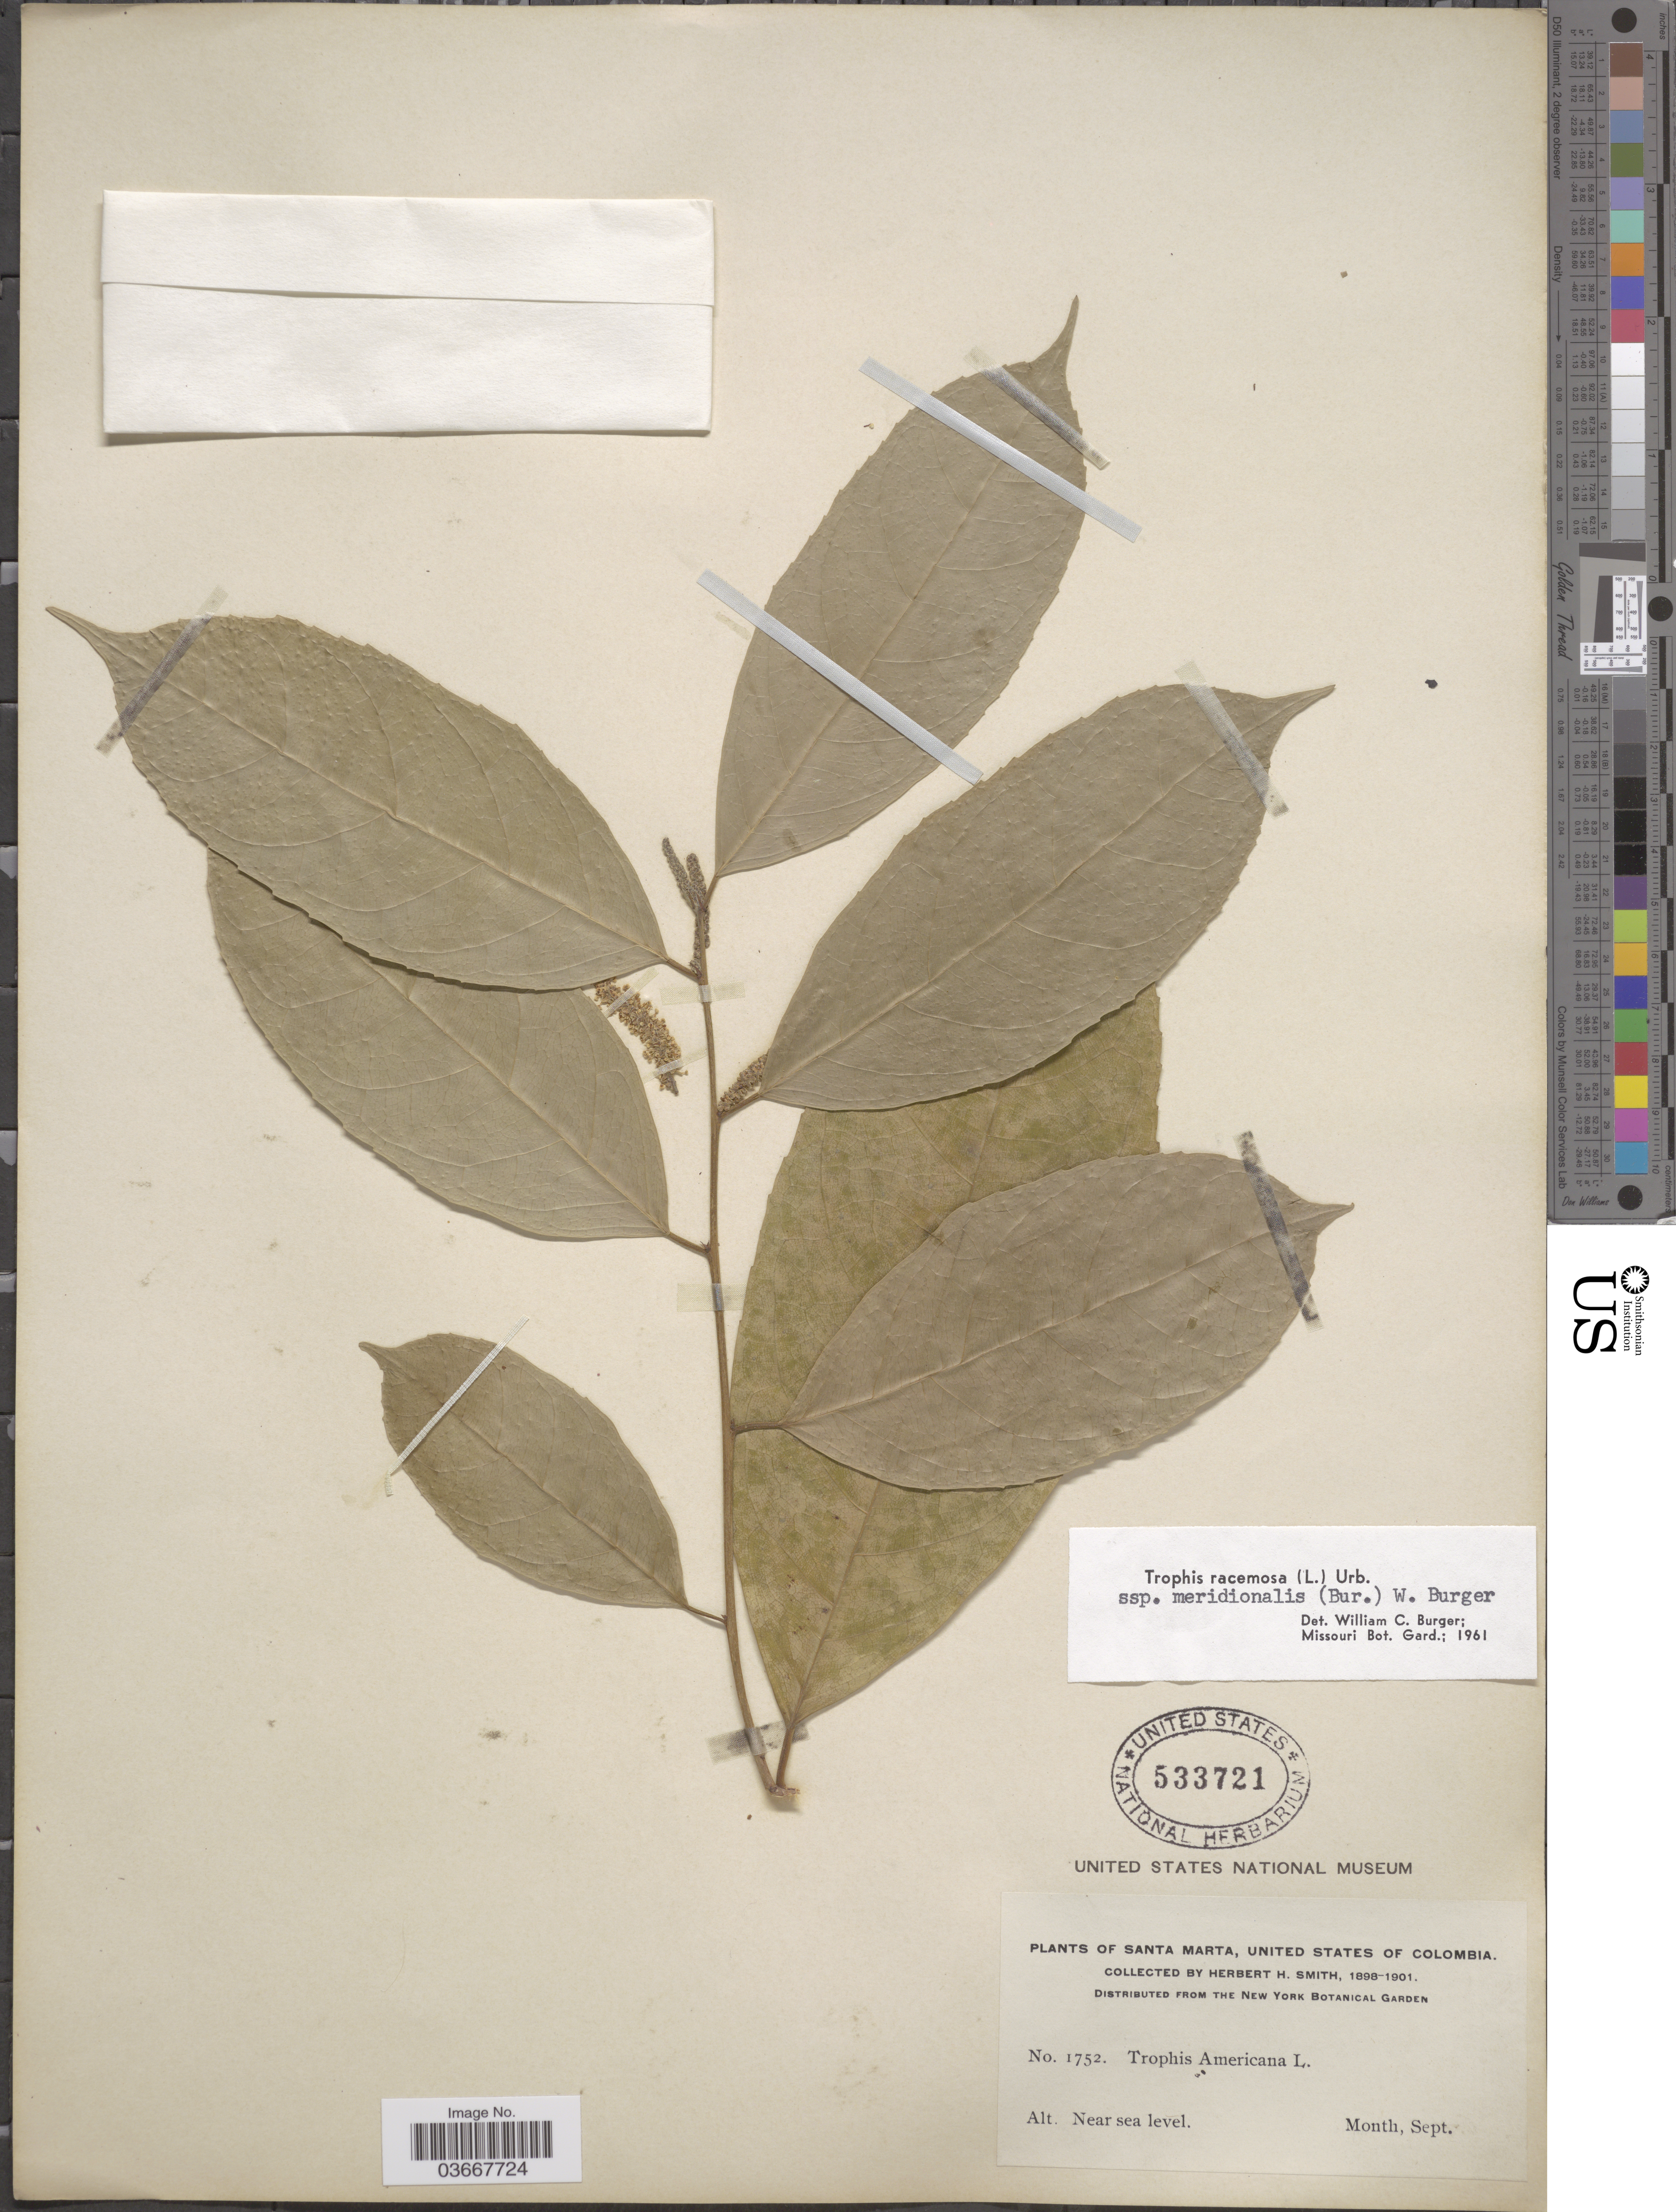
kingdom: Plantae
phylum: Tracheophyta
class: Magnoliopsida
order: Rosales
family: Moraceae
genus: Trophis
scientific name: Trophis racemosa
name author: (L.) Urb.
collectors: Herbert H. Smith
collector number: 1752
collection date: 1898-09/1901-09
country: Colombia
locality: Santa Marta, United States of Colombia.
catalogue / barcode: US 533721